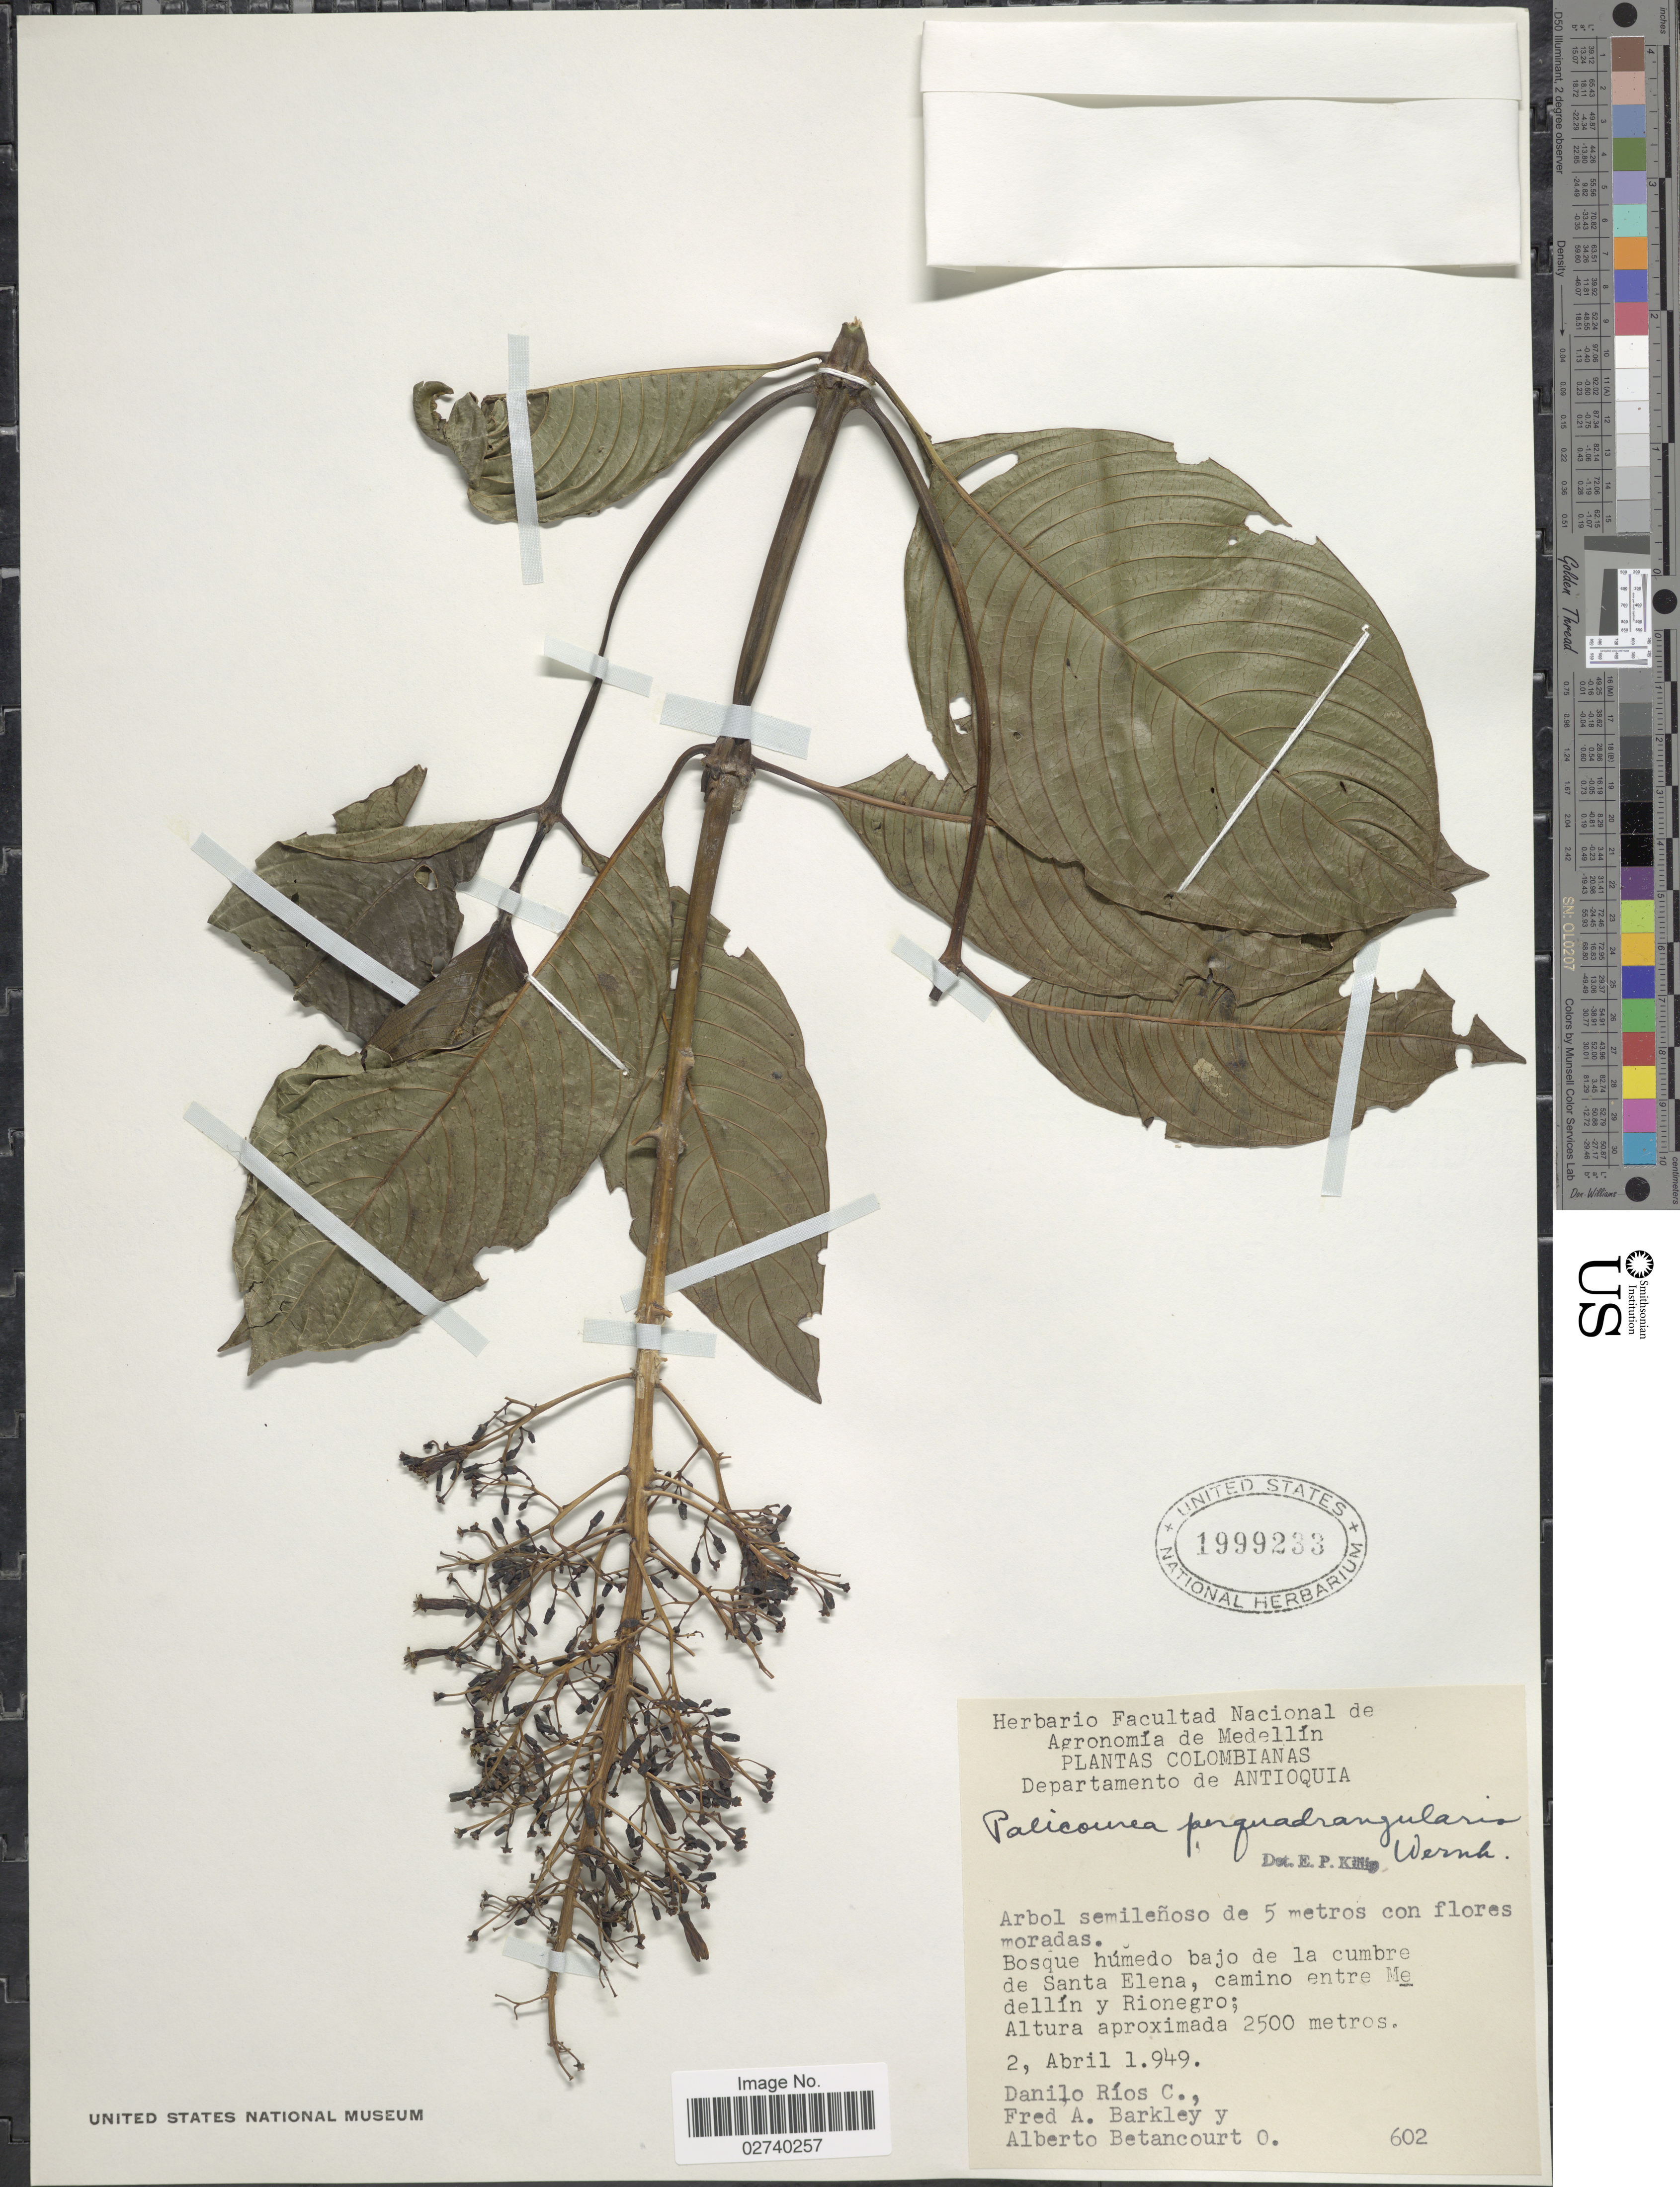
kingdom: Plantae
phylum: Tracheophyta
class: Magnoliopsida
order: Gentianales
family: Rubiaceae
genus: Palicourea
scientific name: Palicourea perquadrangularis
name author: Wernham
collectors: D. Rios C., F. A. Barkley & A. Betancourt O.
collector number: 602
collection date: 1949-04-02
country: Colombia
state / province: Antioquia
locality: Bosque humedo bajo de la cumbre de Santa Elena, camino entre Medellin y Rionegro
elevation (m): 2500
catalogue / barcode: US 1999233